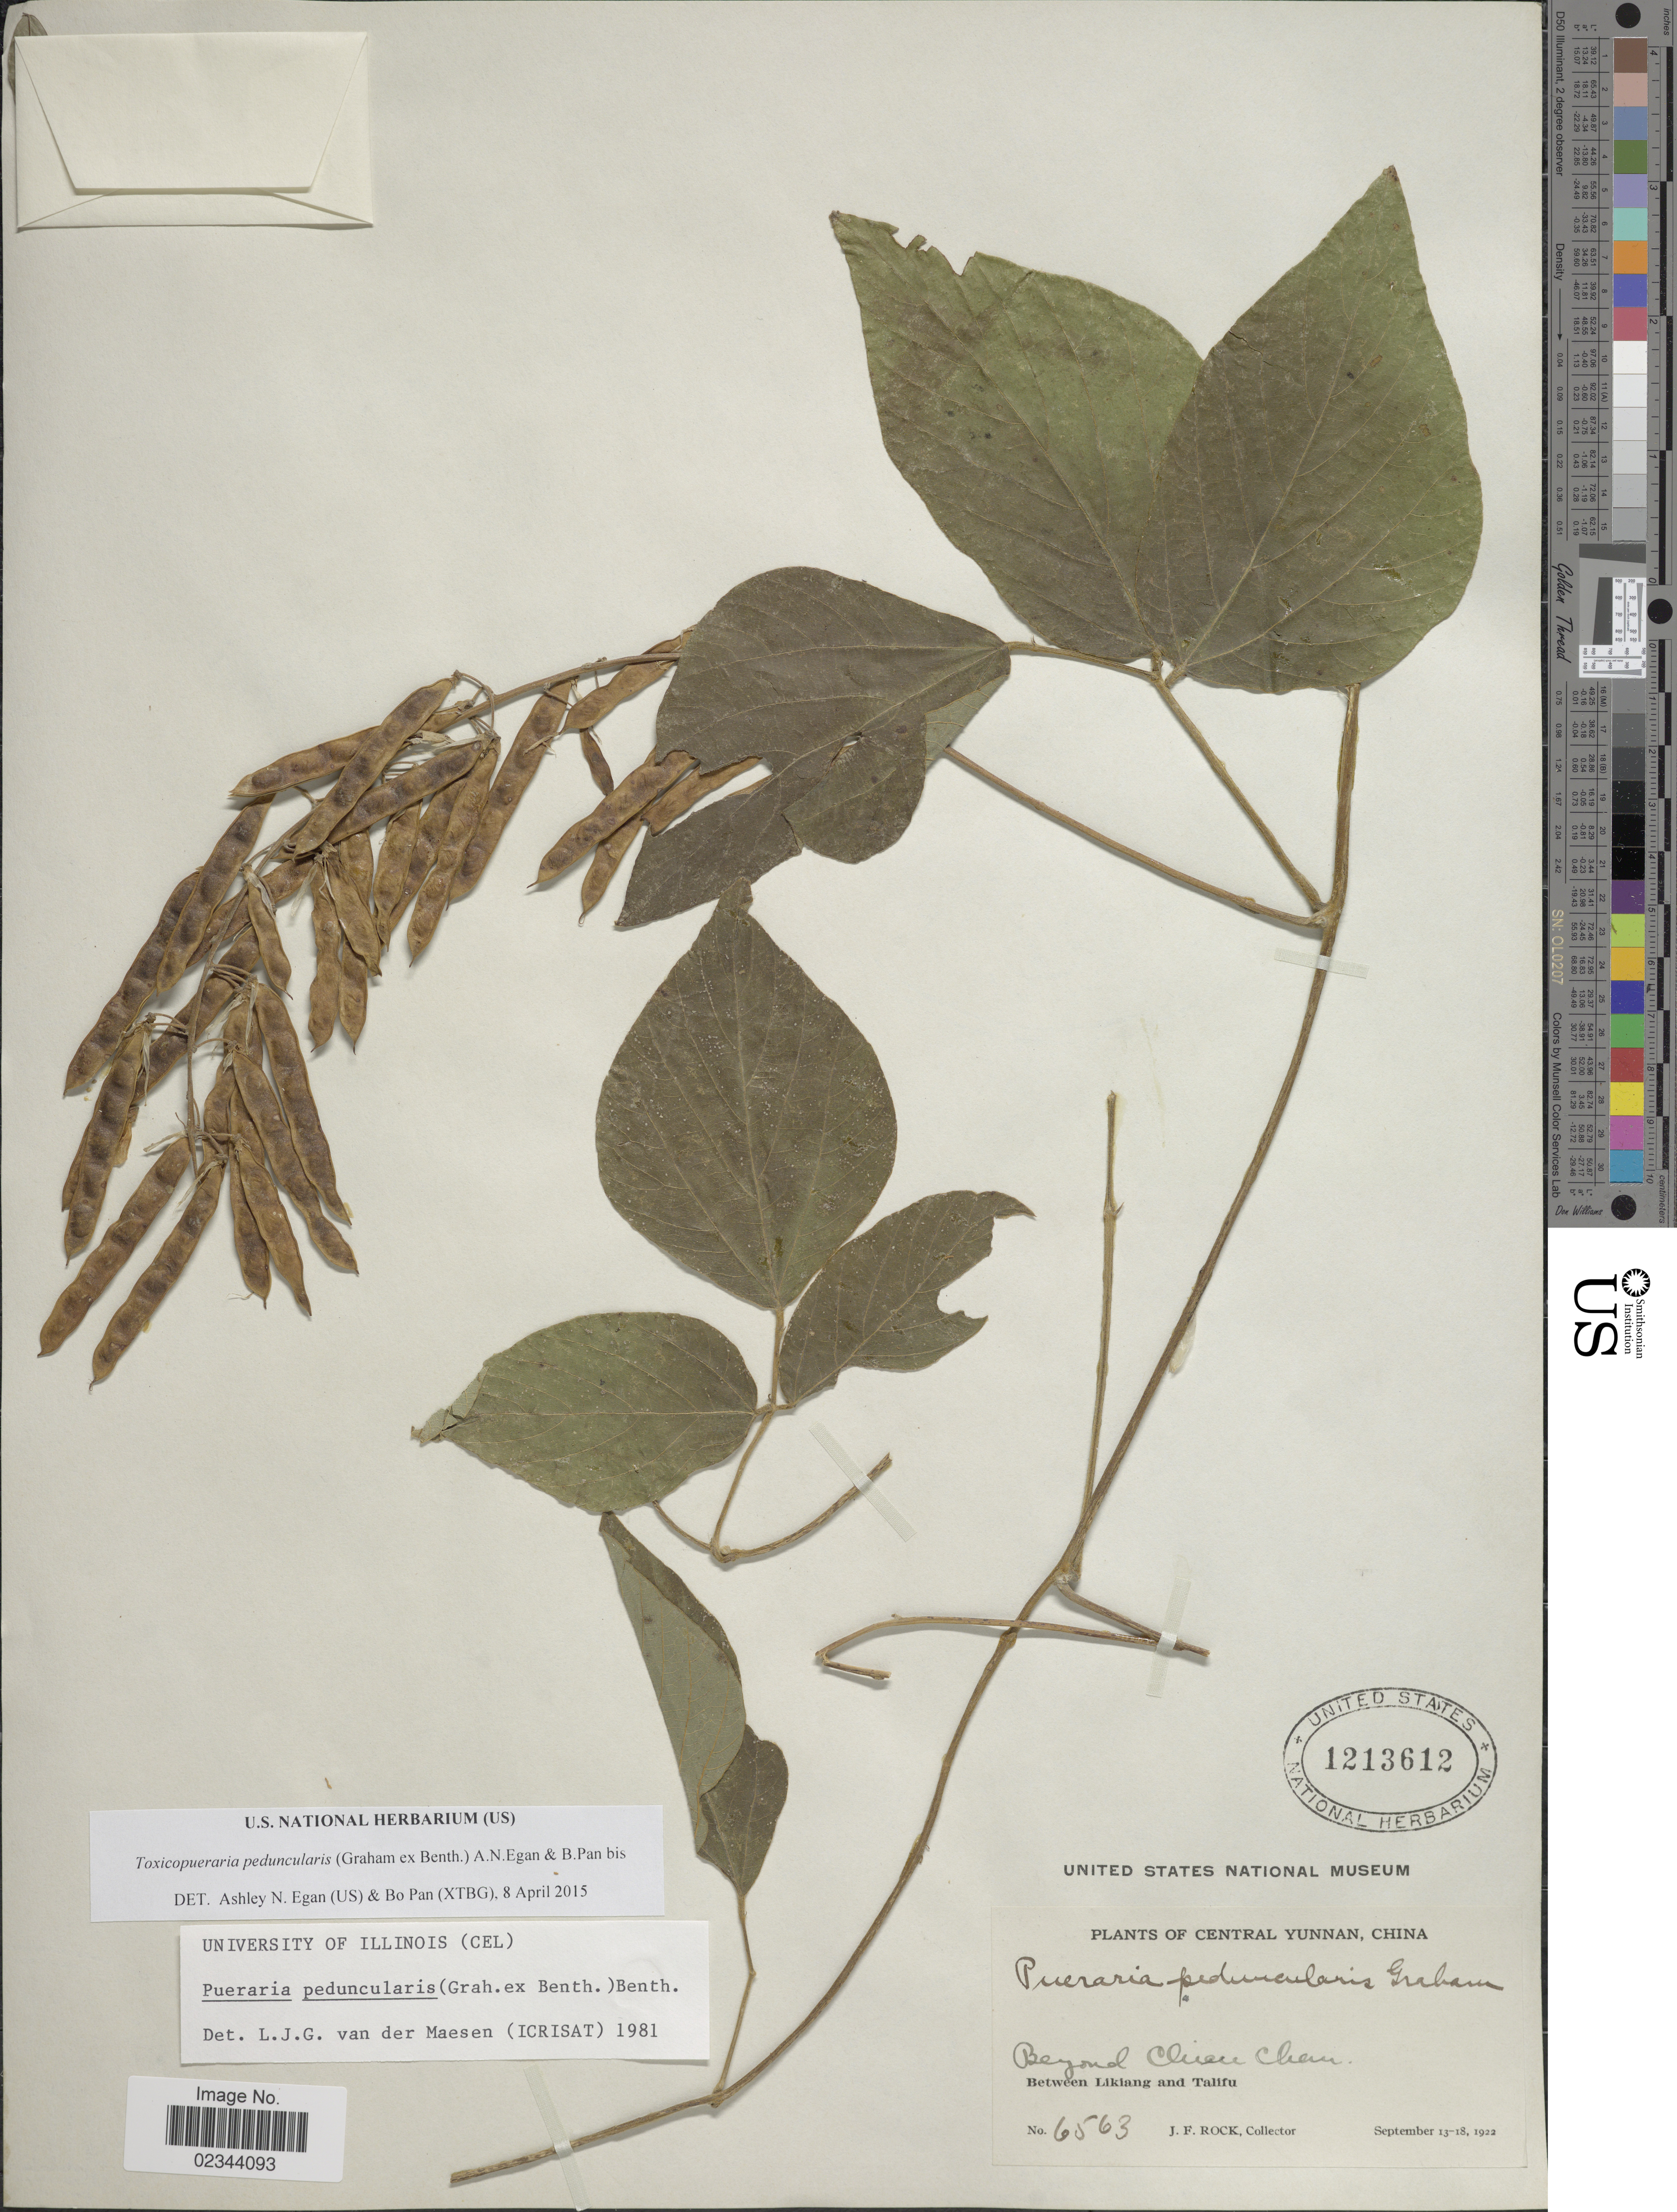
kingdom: Plantae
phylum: Tracheophyta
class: Magnoliopsida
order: Fabales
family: Fabaceae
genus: Toxicopueraria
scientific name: Toxicopueraria peduncularis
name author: (Benth.) A.N. Egan & B. Pan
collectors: J. Rock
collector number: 6563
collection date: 1922-09-13/1922-09-18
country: China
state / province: Yunnan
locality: Central Yunnan. beyond Chiau Cham, between Likiang and Talifu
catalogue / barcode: US 1213612